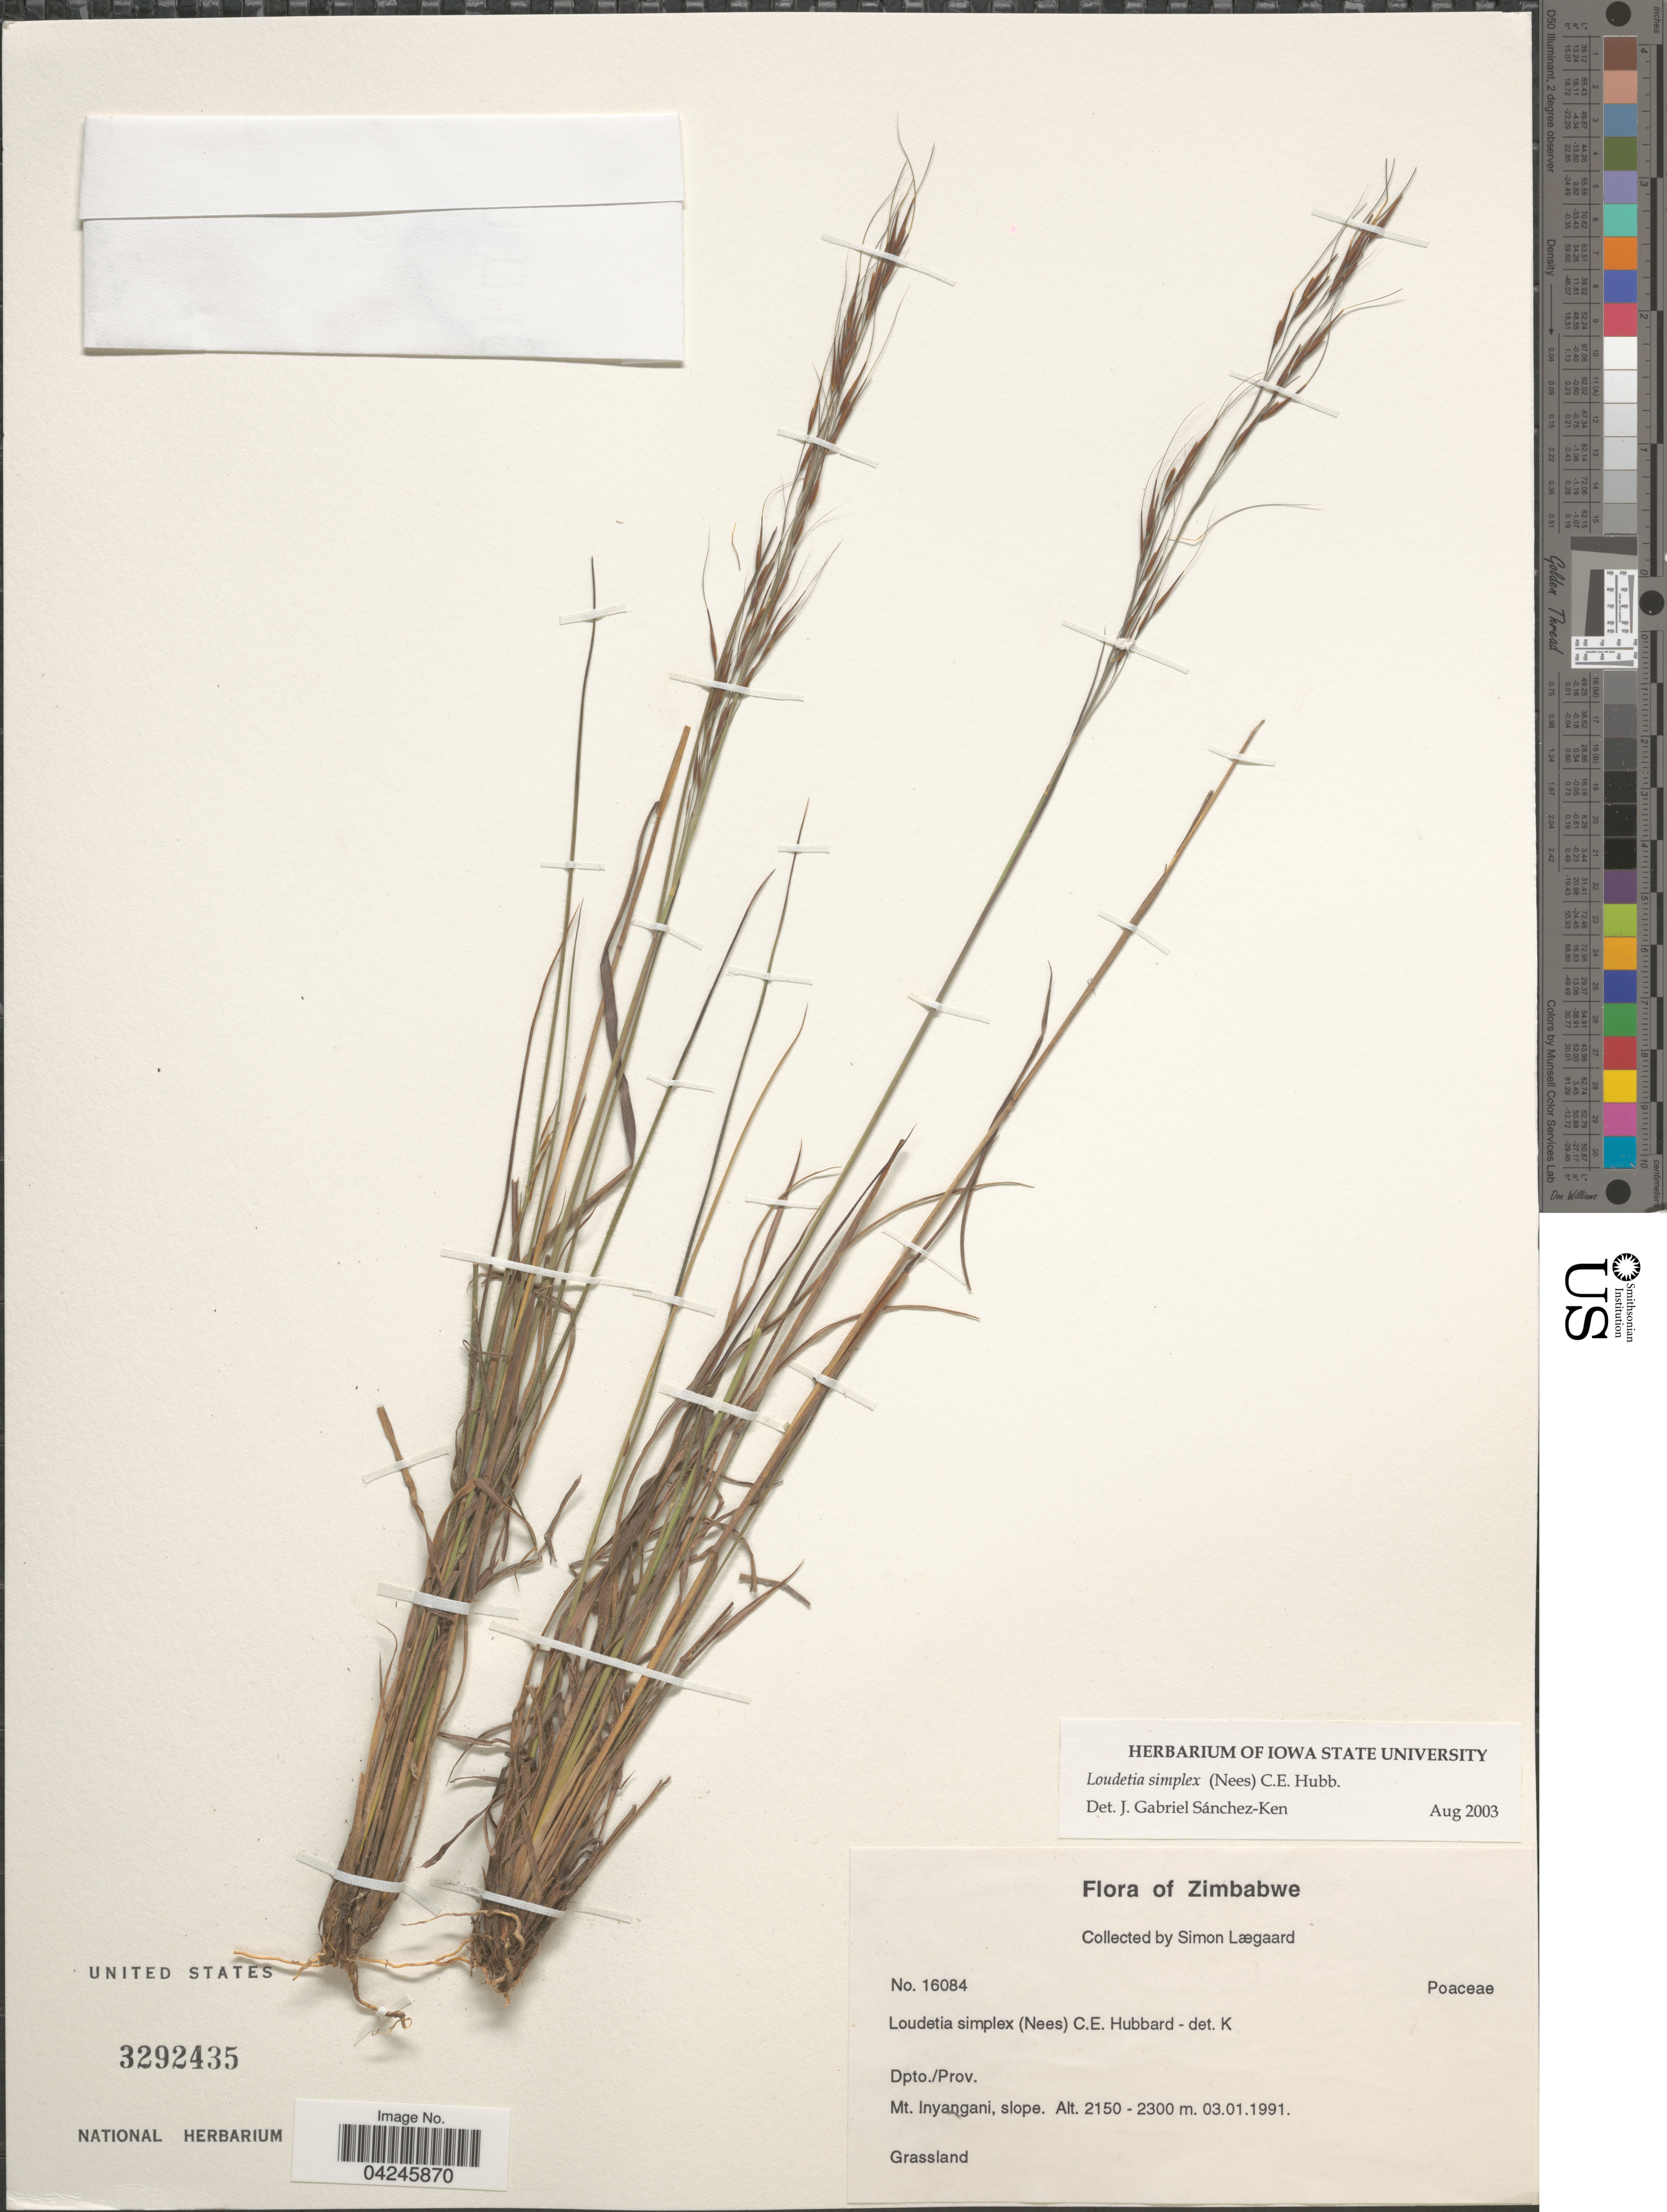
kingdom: Plantae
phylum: Tracheophyta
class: Liliopsida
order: Poales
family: Poaceae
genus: Loudetia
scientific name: Loudetia simplex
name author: (Nees) C.E. Hubb.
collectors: S. Lægaard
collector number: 16084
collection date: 1991-01-03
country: Zimbabwe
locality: Mt. Inyangani, slope.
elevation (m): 2150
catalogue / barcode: US 3292435